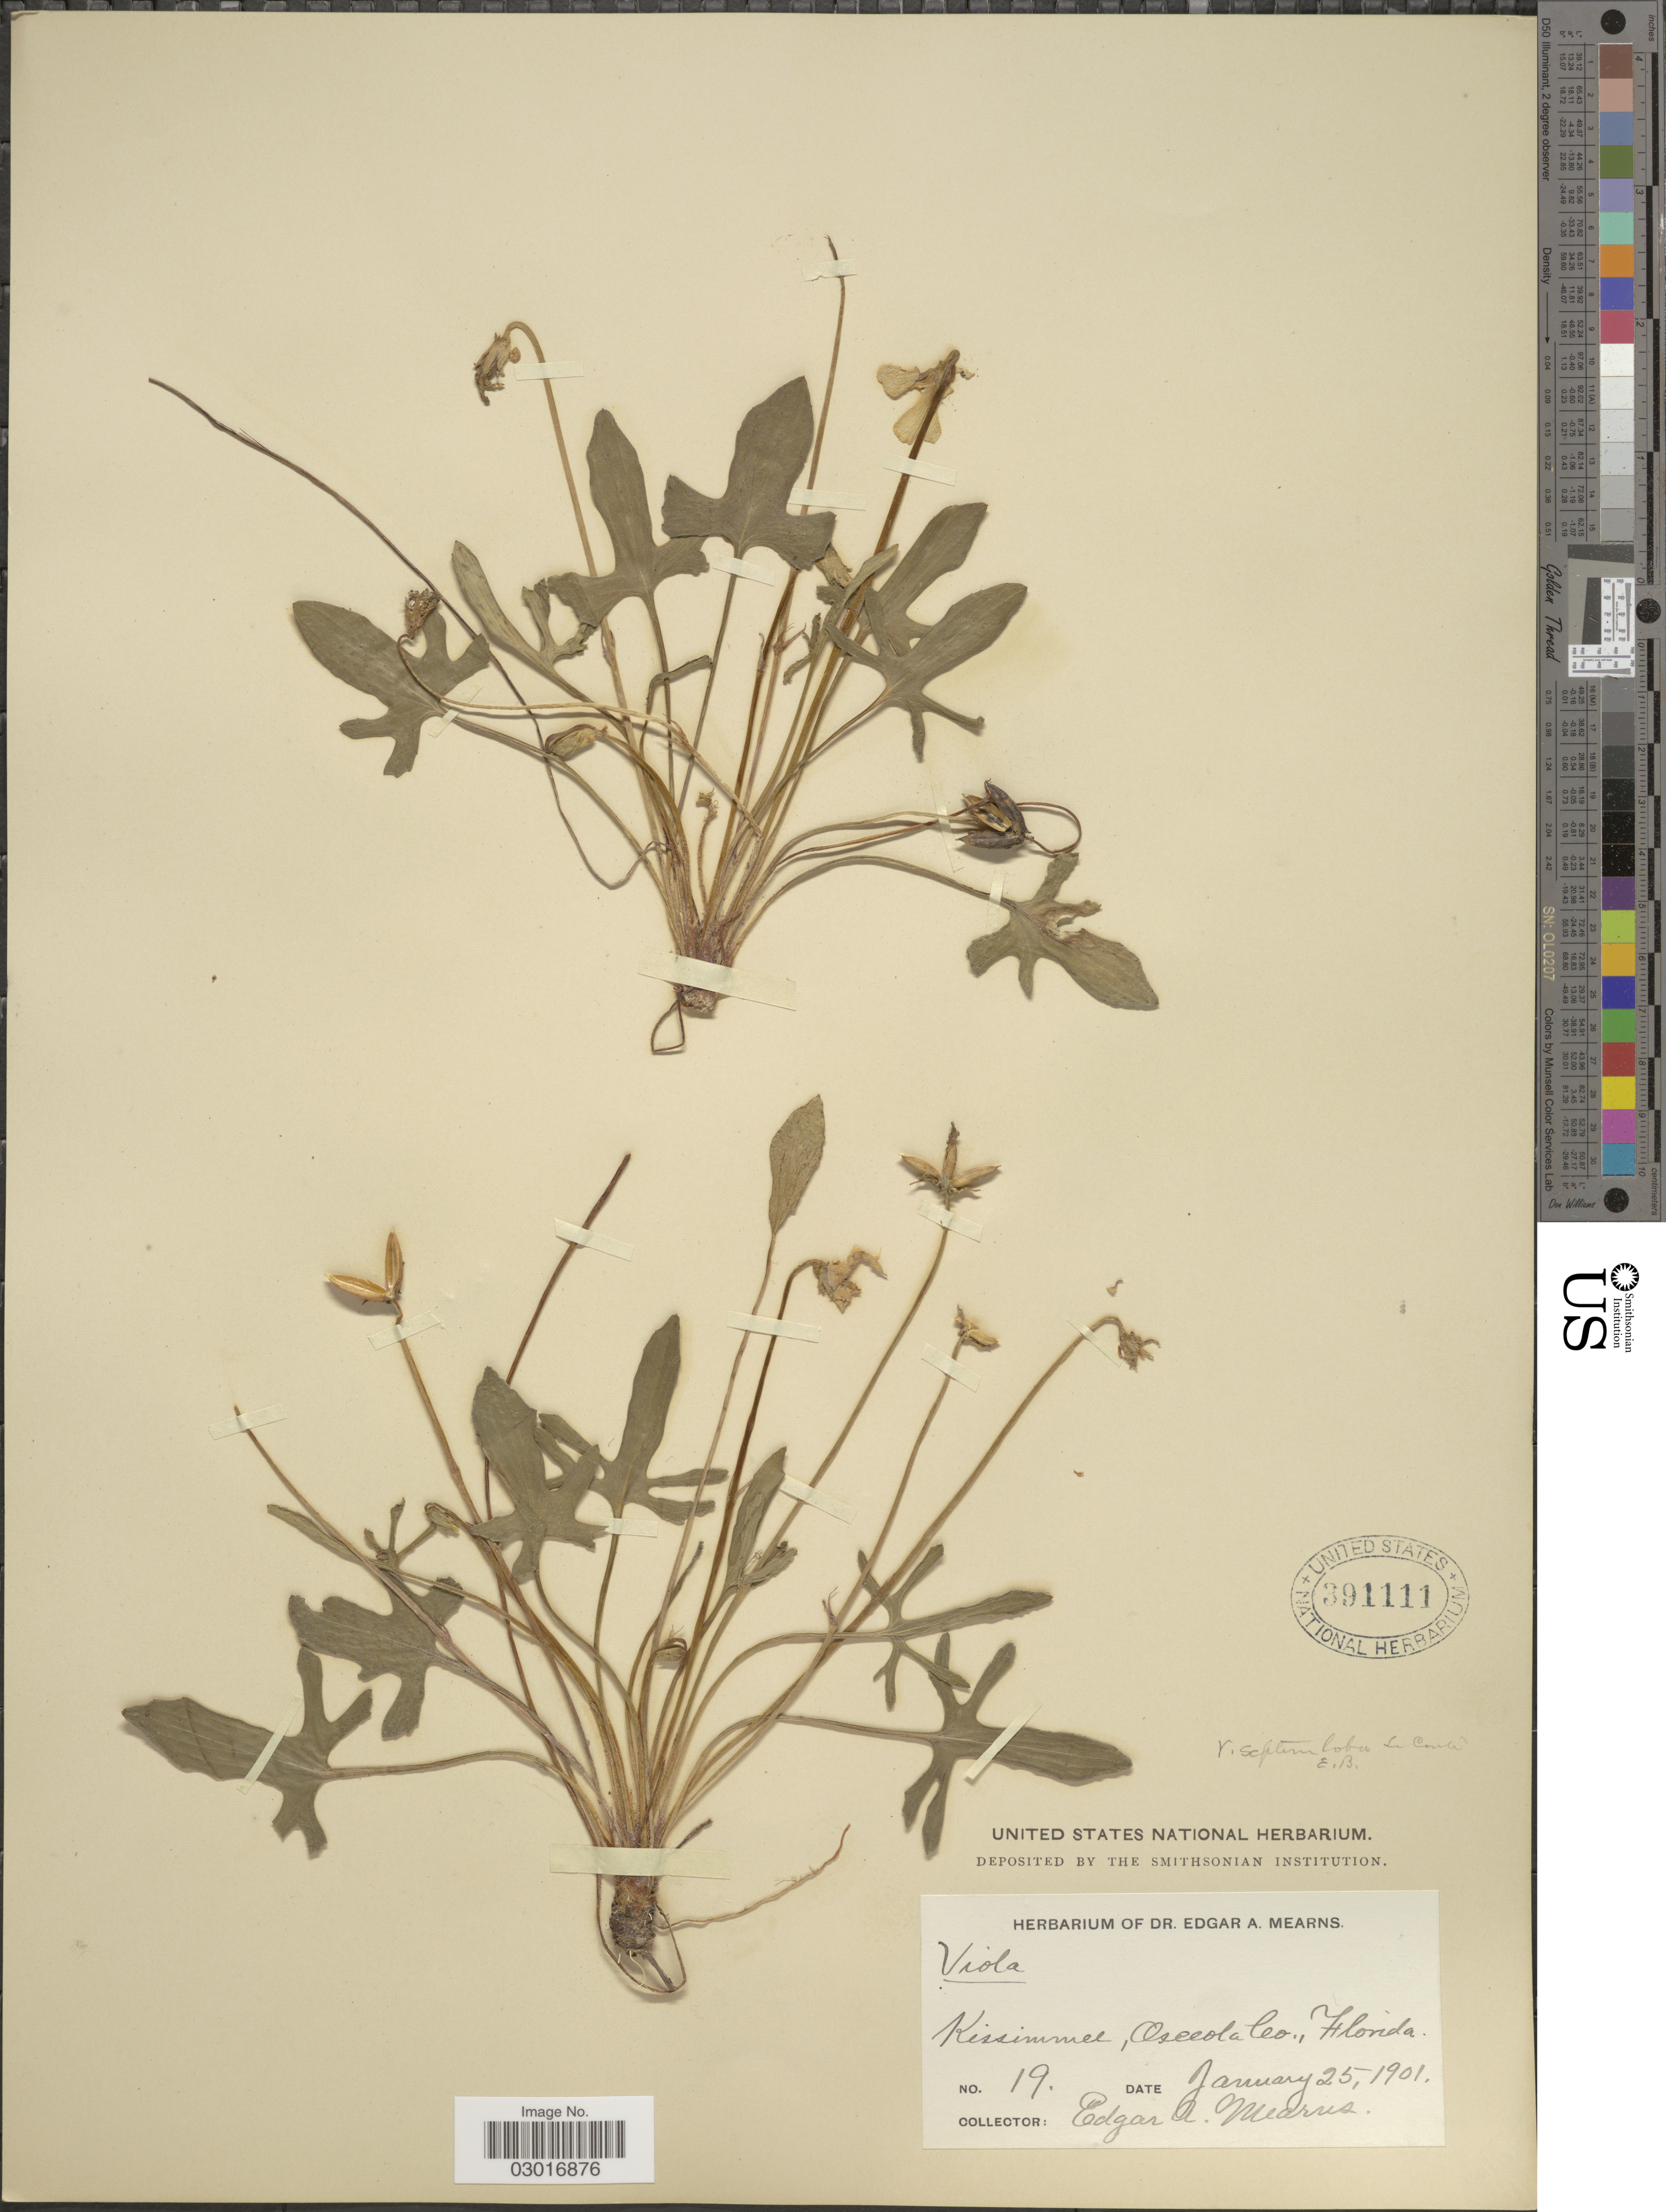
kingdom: Plantae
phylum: Tracheophyta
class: Magnoliopsida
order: Malpighiales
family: Violaceae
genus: Viola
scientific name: Viola septemloba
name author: LeConte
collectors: E. A. Mearns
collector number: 19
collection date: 1901-01-25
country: United States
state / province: Florida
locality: Kissimmee, Osceola Co.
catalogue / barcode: US 391111